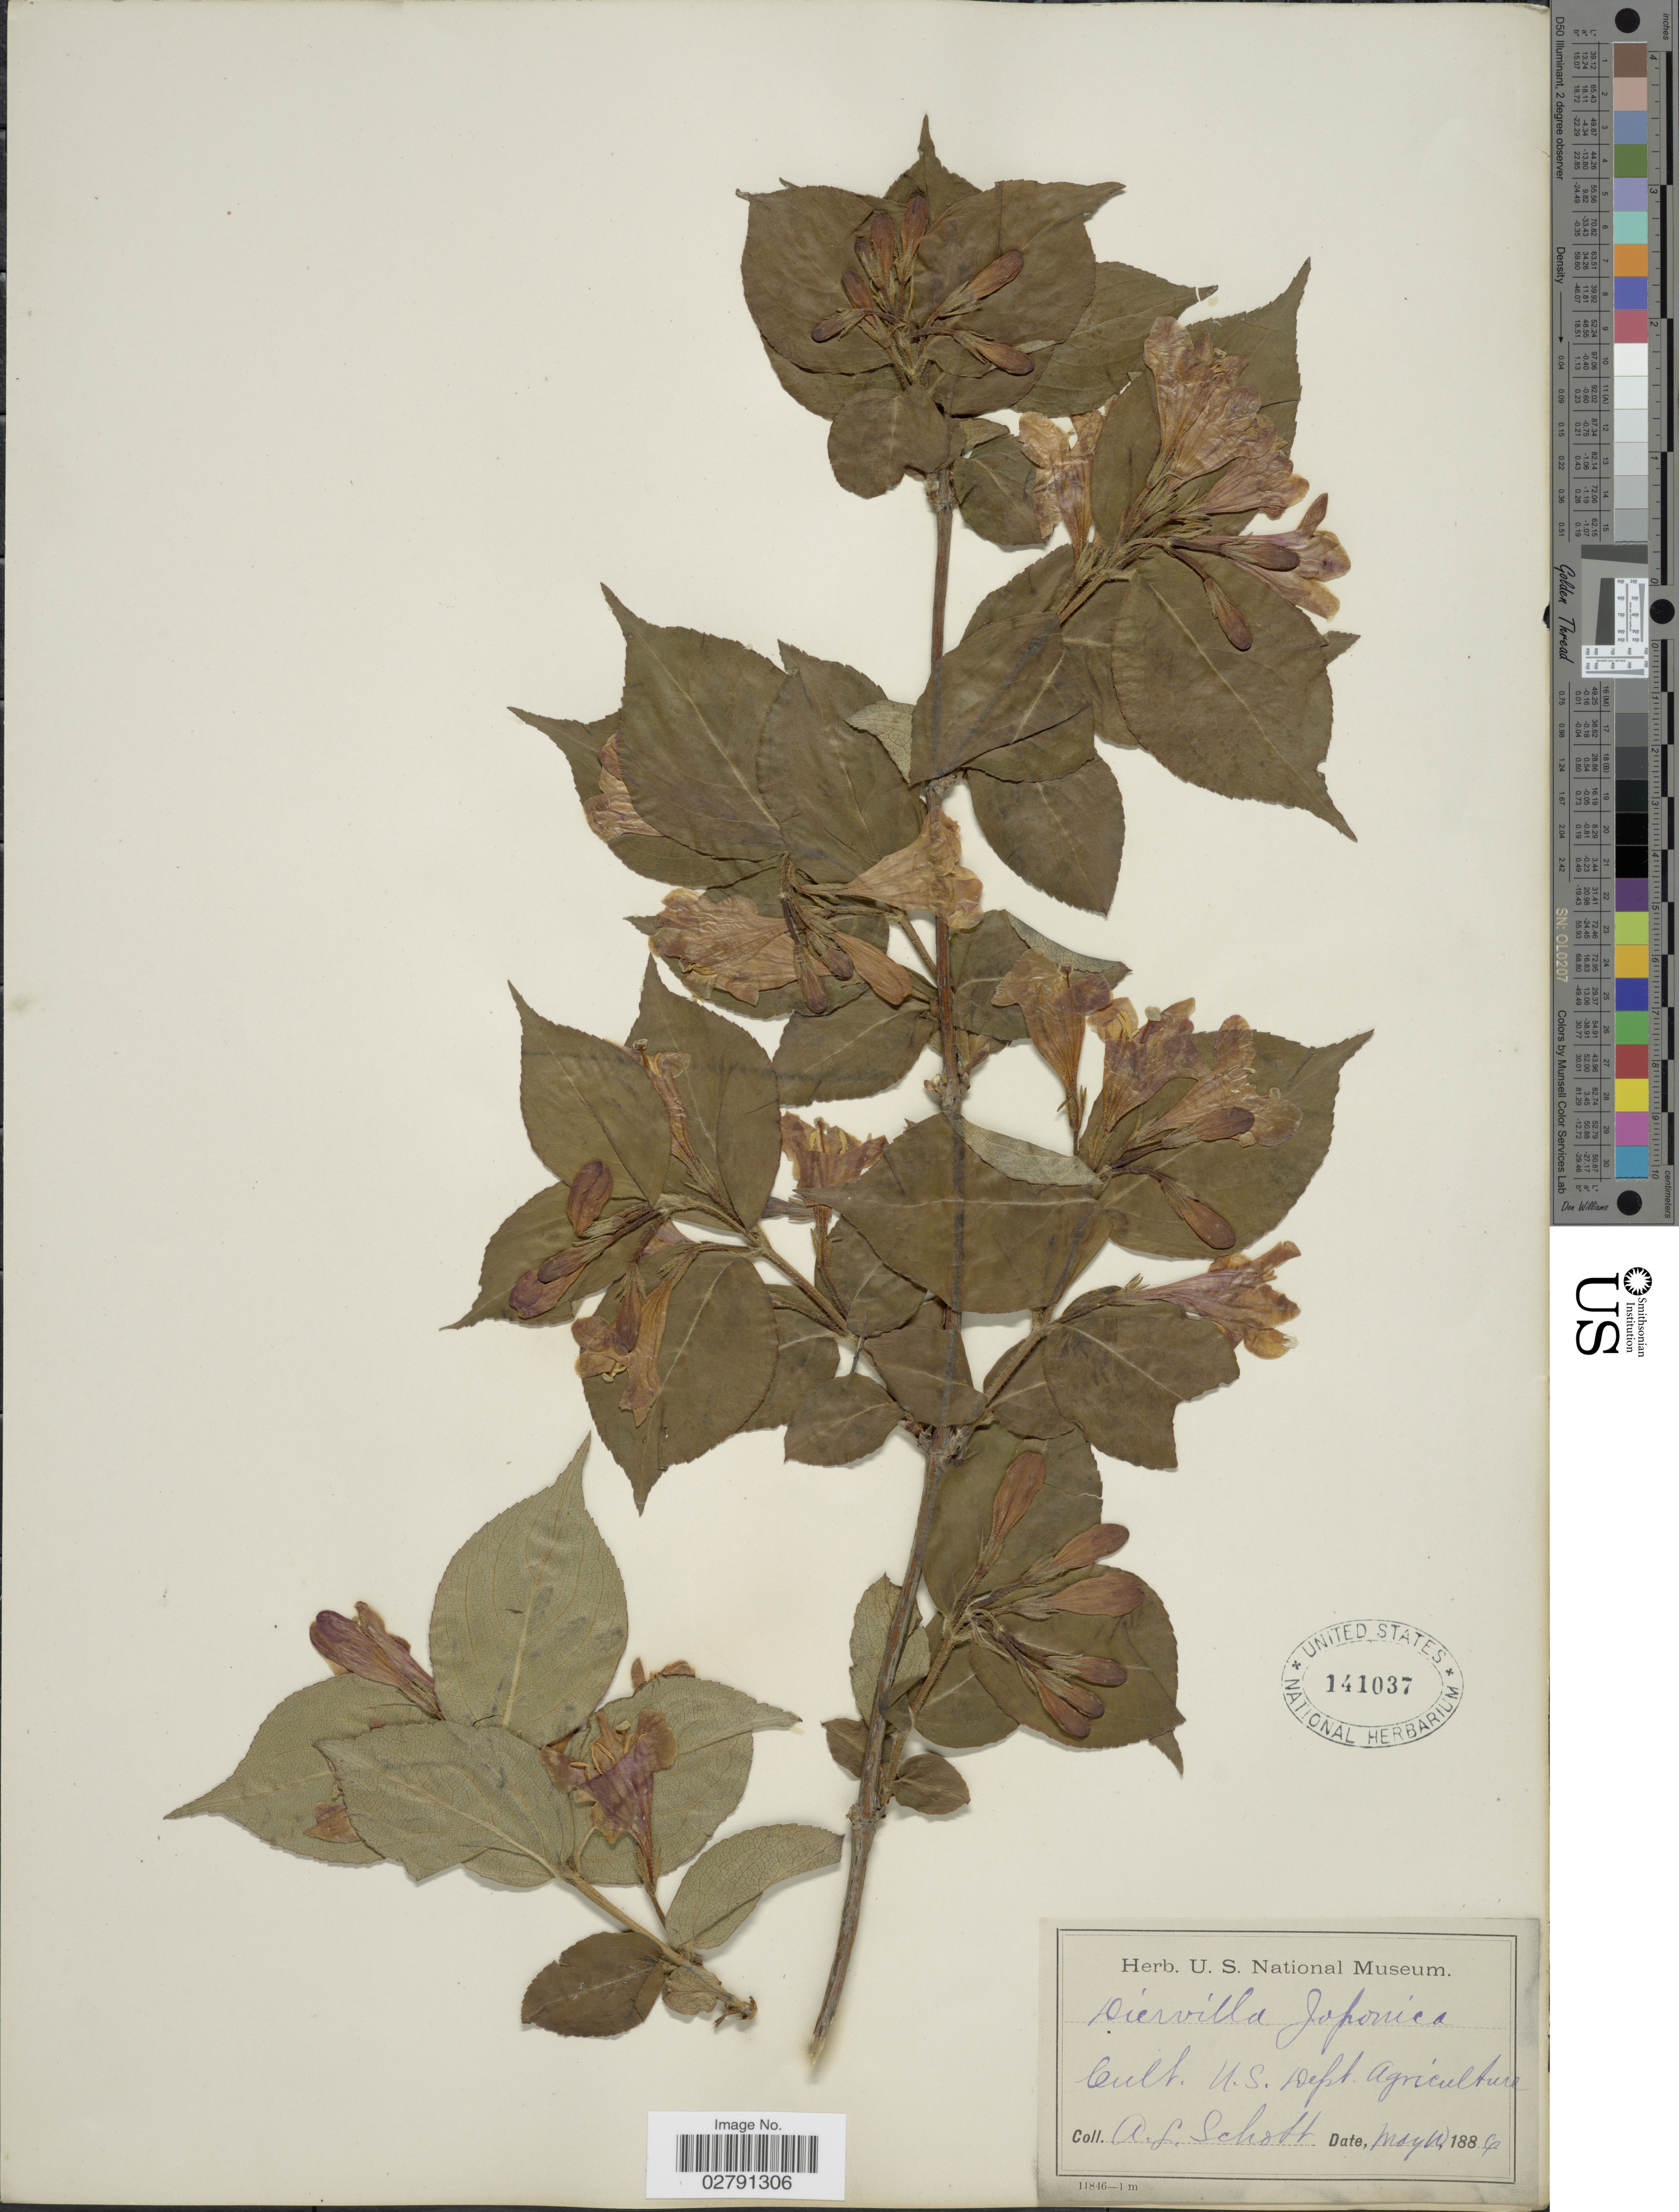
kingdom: Plantae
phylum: Tracheophyta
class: Magnoliopsida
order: Dipsacales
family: Caprifoliaceae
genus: Diervilla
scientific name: Diervilla japonica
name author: (Thunb.) DC.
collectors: A. S. Schott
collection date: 1886-05-10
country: United States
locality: U.S. Dept. Agriculture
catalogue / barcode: US 141037